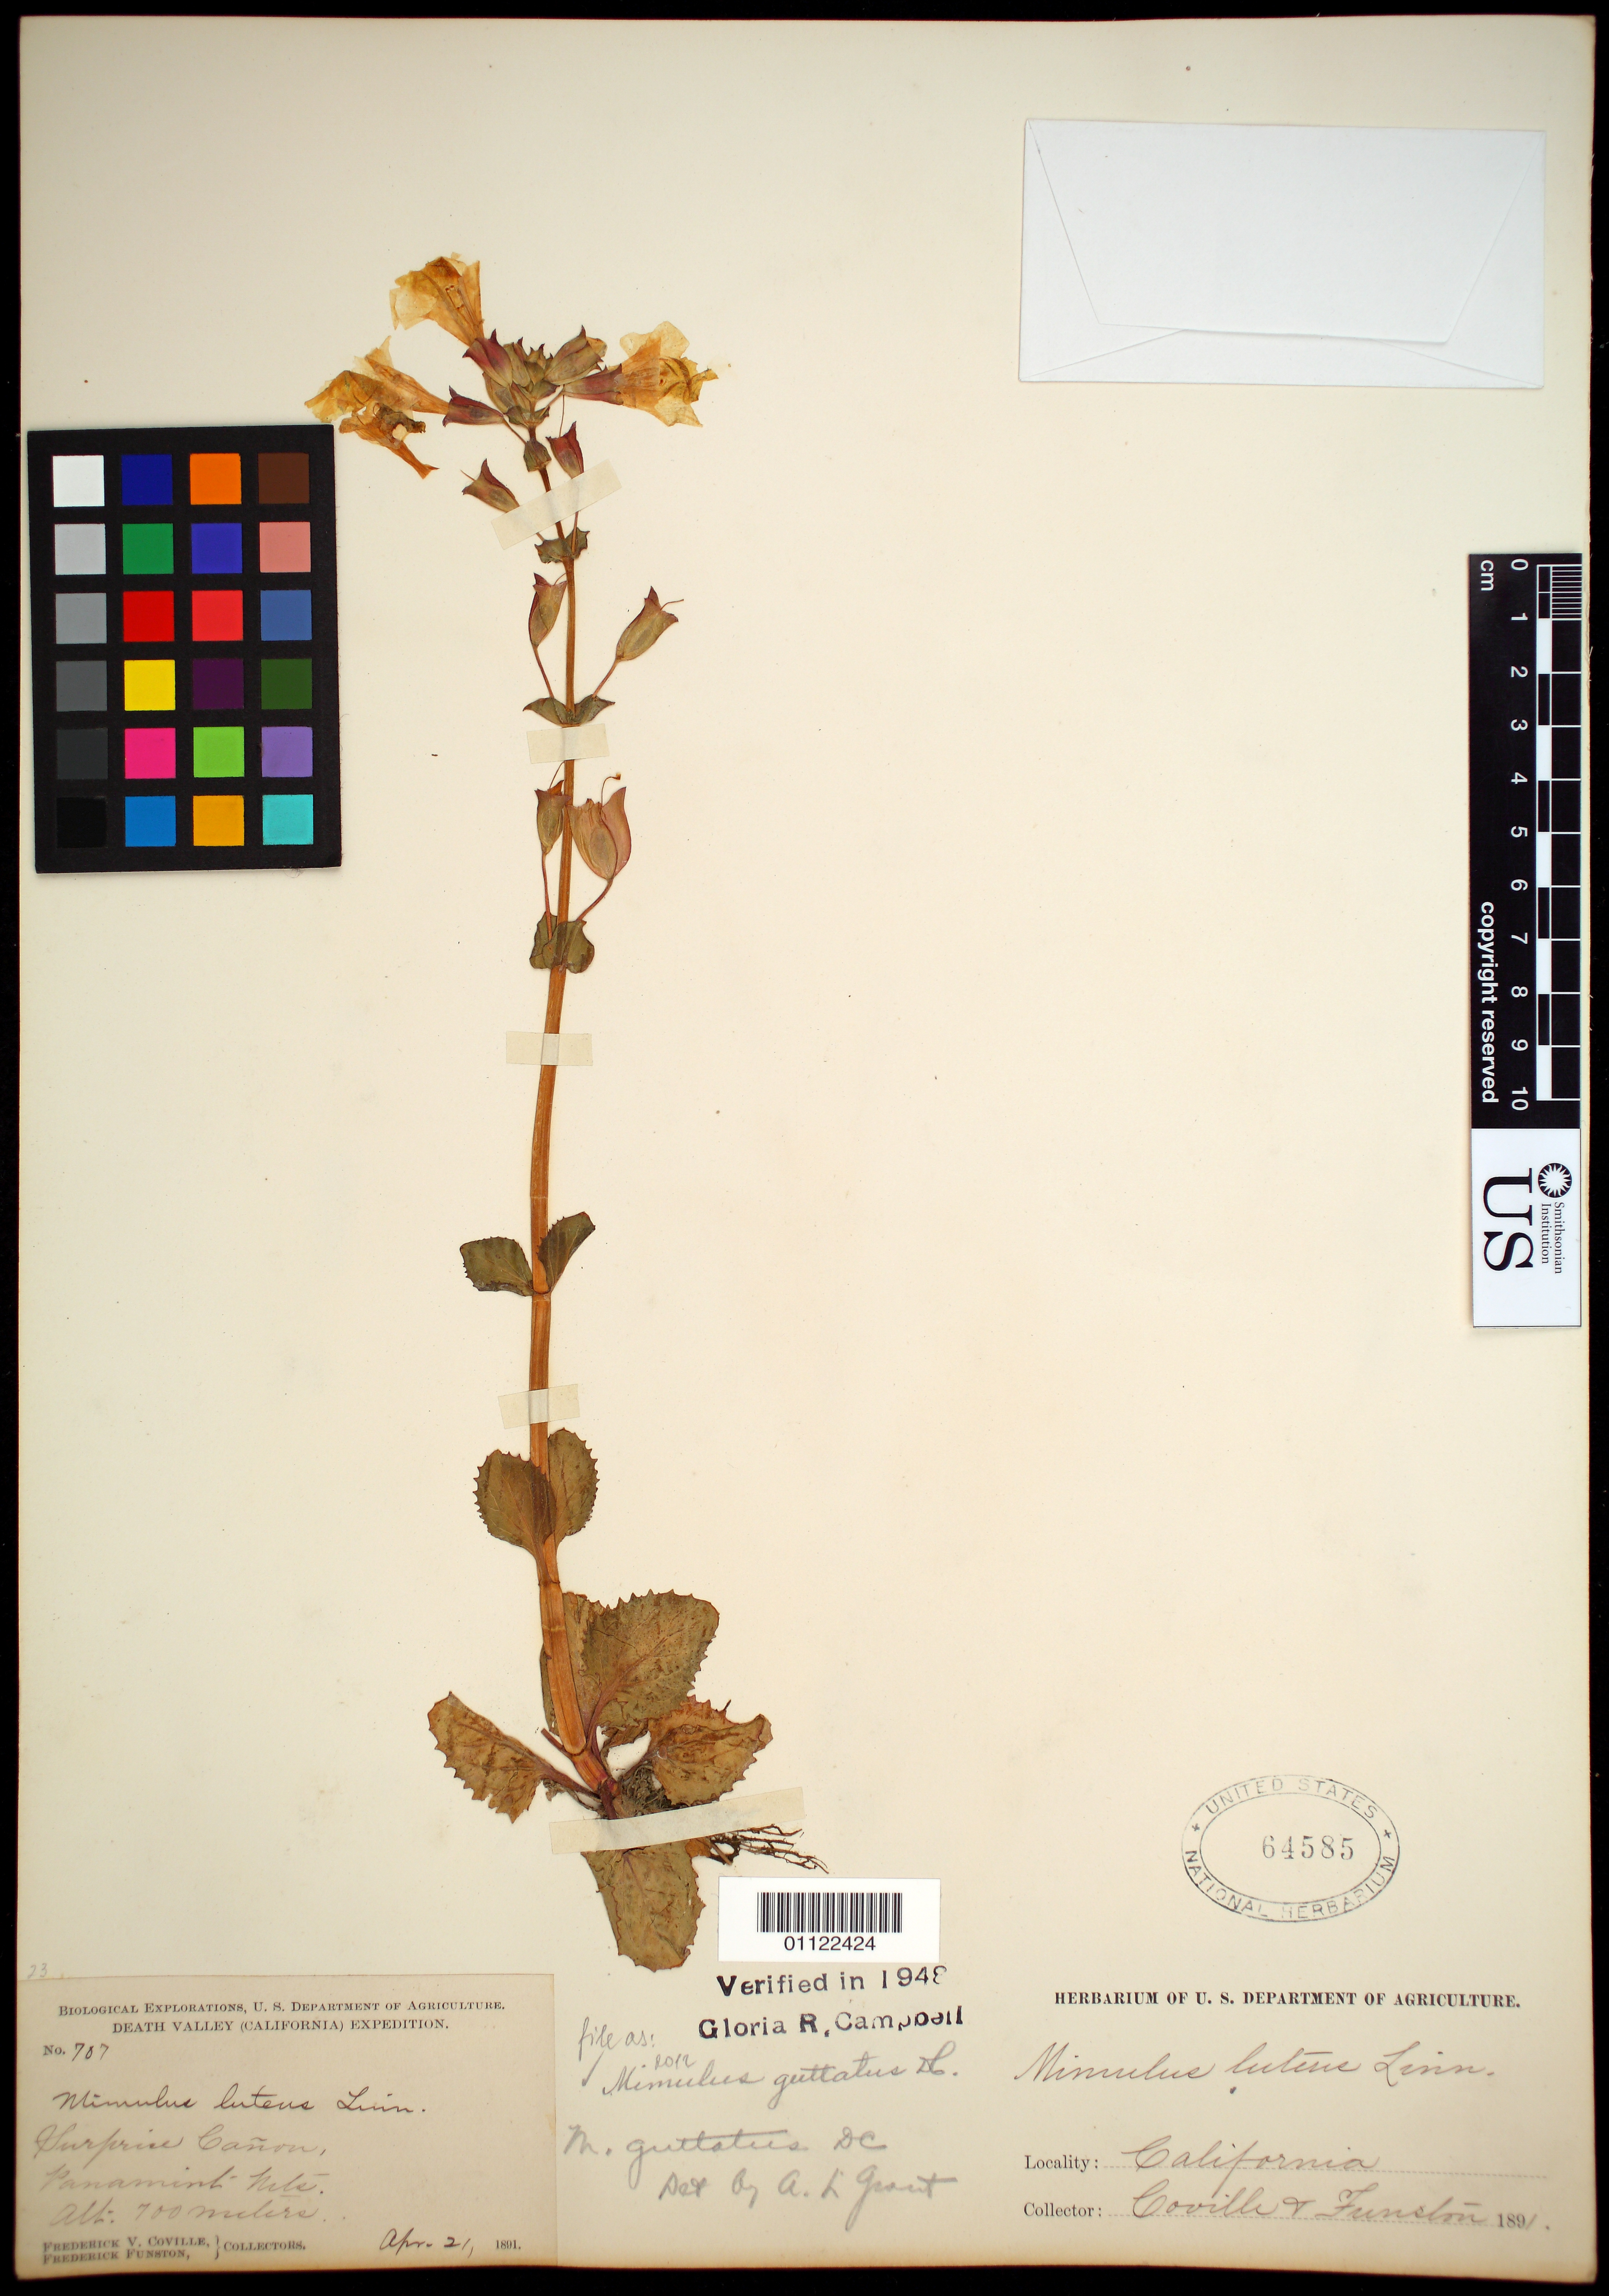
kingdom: Plantae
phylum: Tracheophyta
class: Magnoliopsida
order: Lamiales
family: Phrymaceae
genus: Mimulus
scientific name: Mimulus guttatus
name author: DC.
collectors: F. V. Coville & F. Funston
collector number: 707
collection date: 1891-04-21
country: United States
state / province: California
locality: Surprise Canyon, Panamint Mts.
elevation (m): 700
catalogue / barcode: US 64585